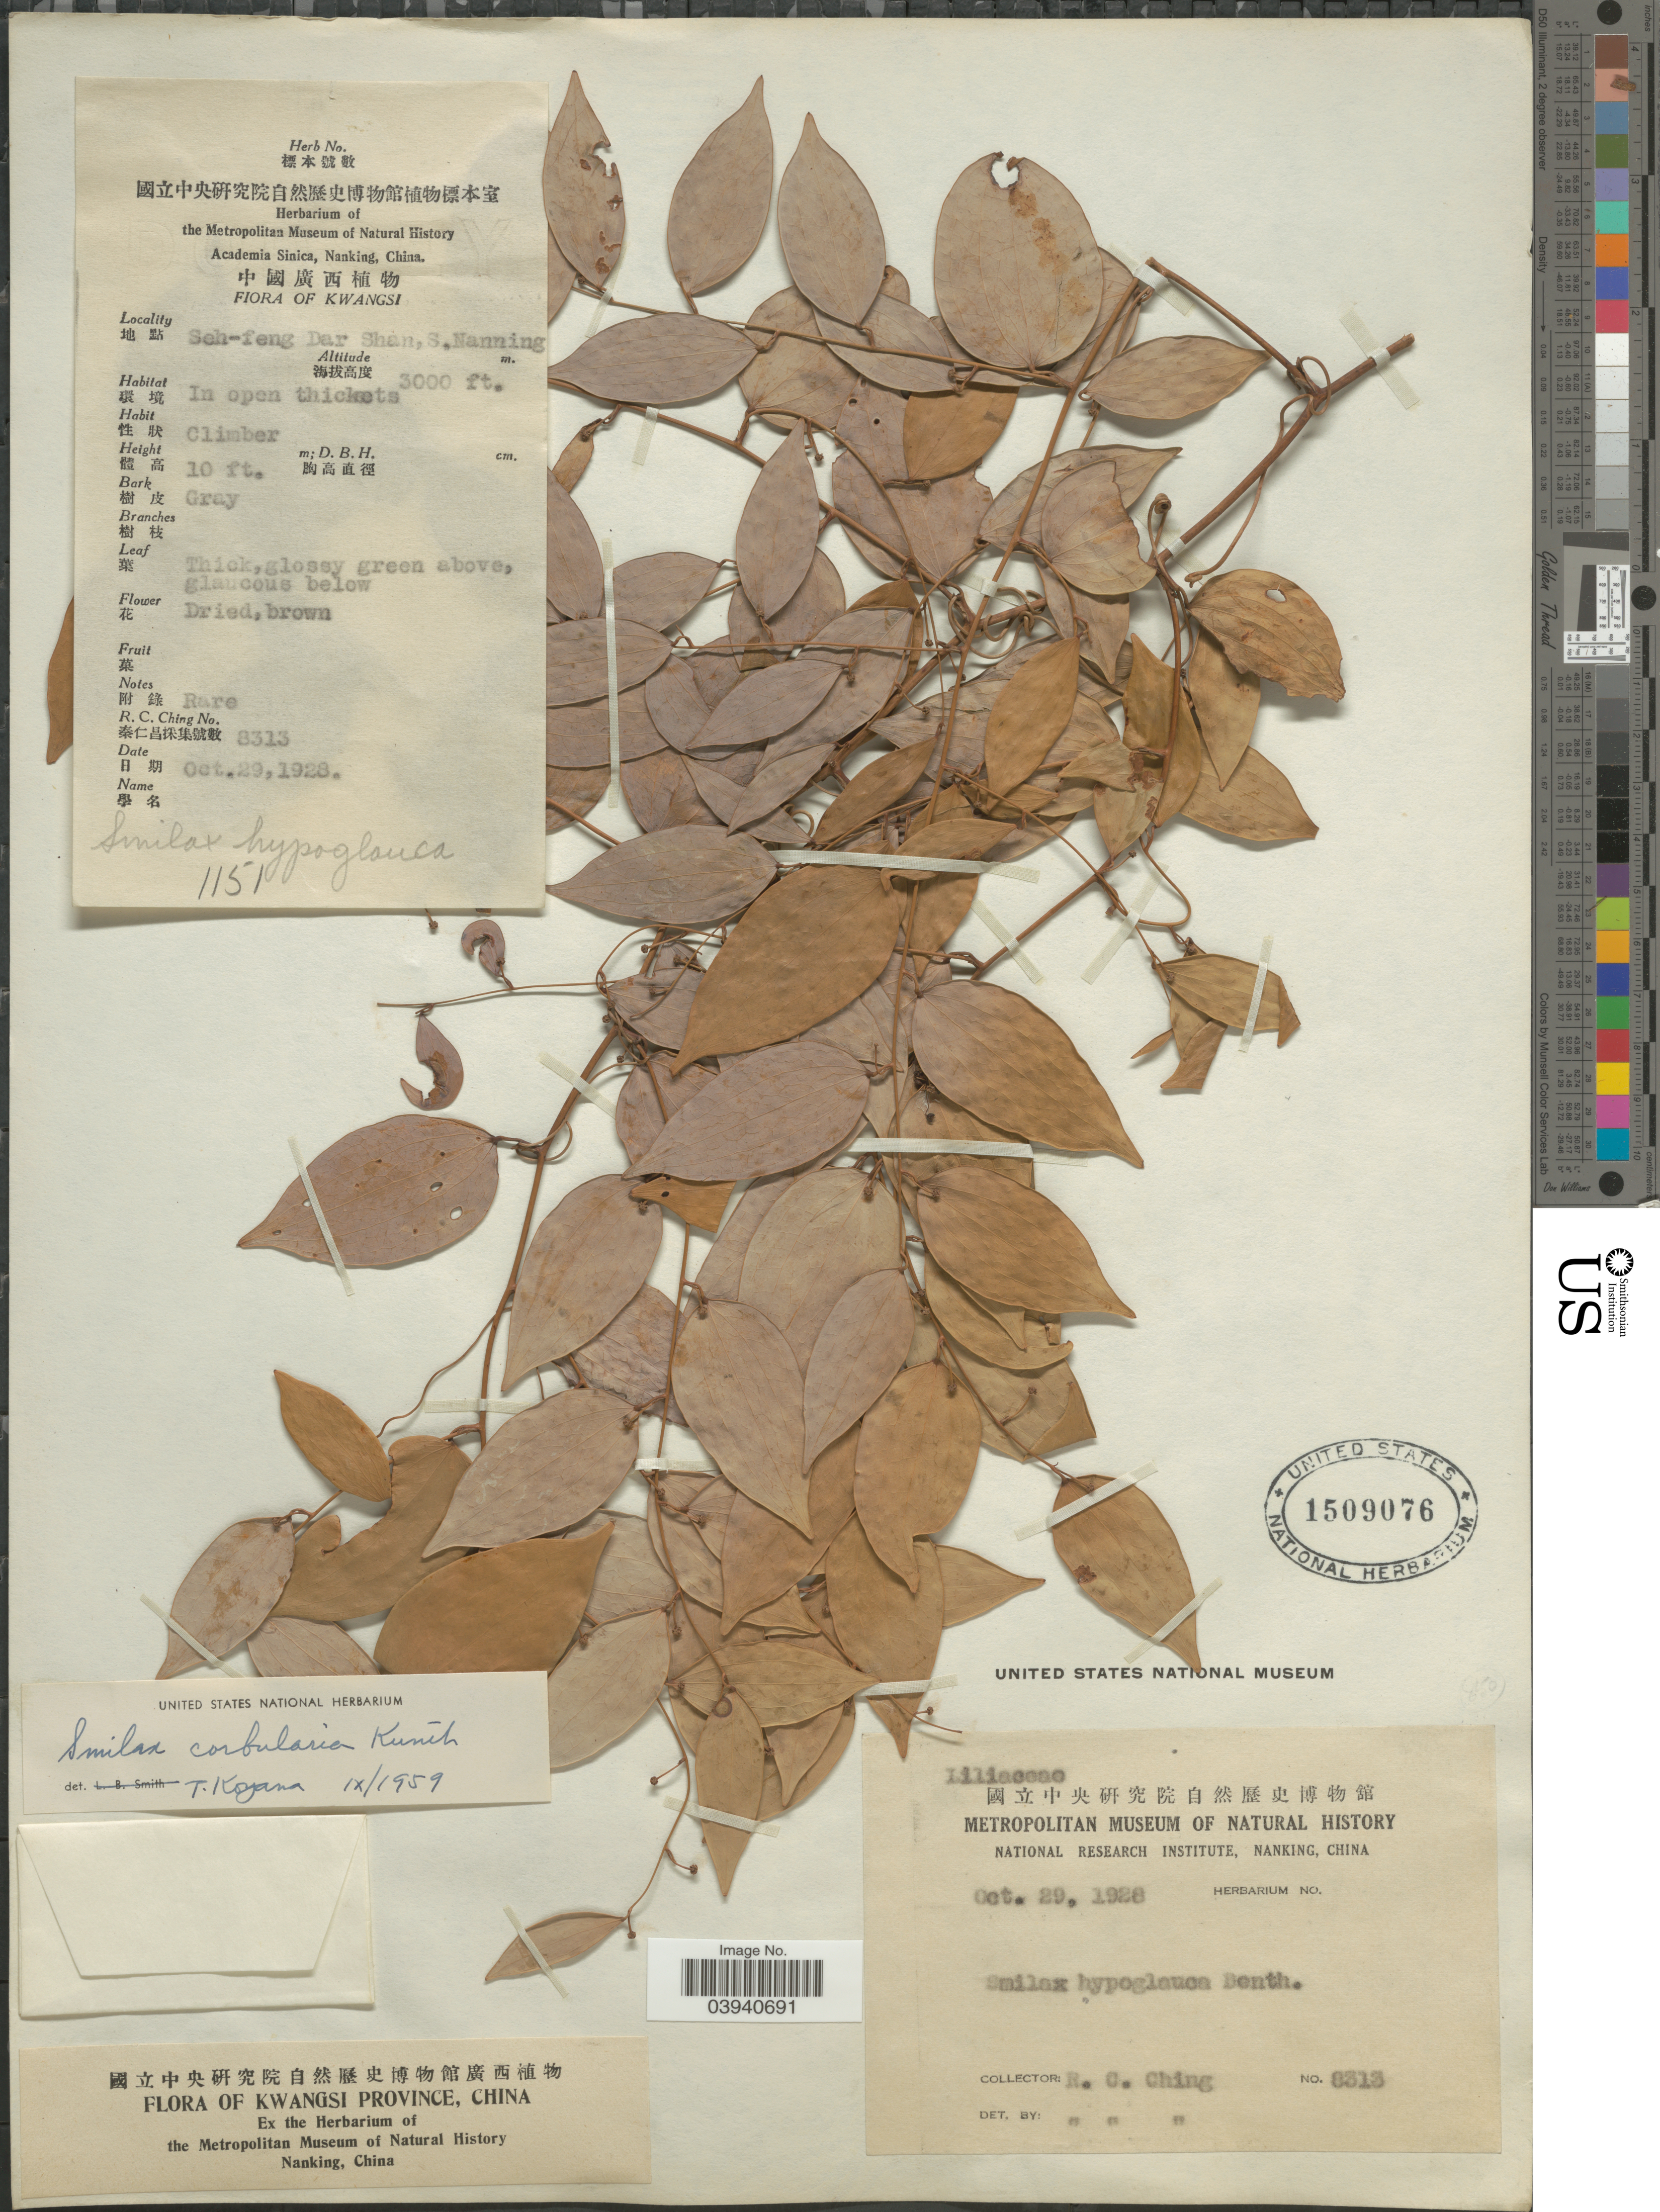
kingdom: Plantae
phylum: Tracheophyta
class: Liliopsida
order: Liliales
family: Smilacaceae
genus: Smilax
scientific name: Smilax corbularia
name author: Kunth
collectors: R. C. Ching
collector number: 8313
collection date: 1928-10-29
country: China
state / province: Guangxi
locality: Kwangsi Province. Seh-feng Dar Shan, S. Nanning.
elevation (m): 914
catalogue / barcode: US 1509076